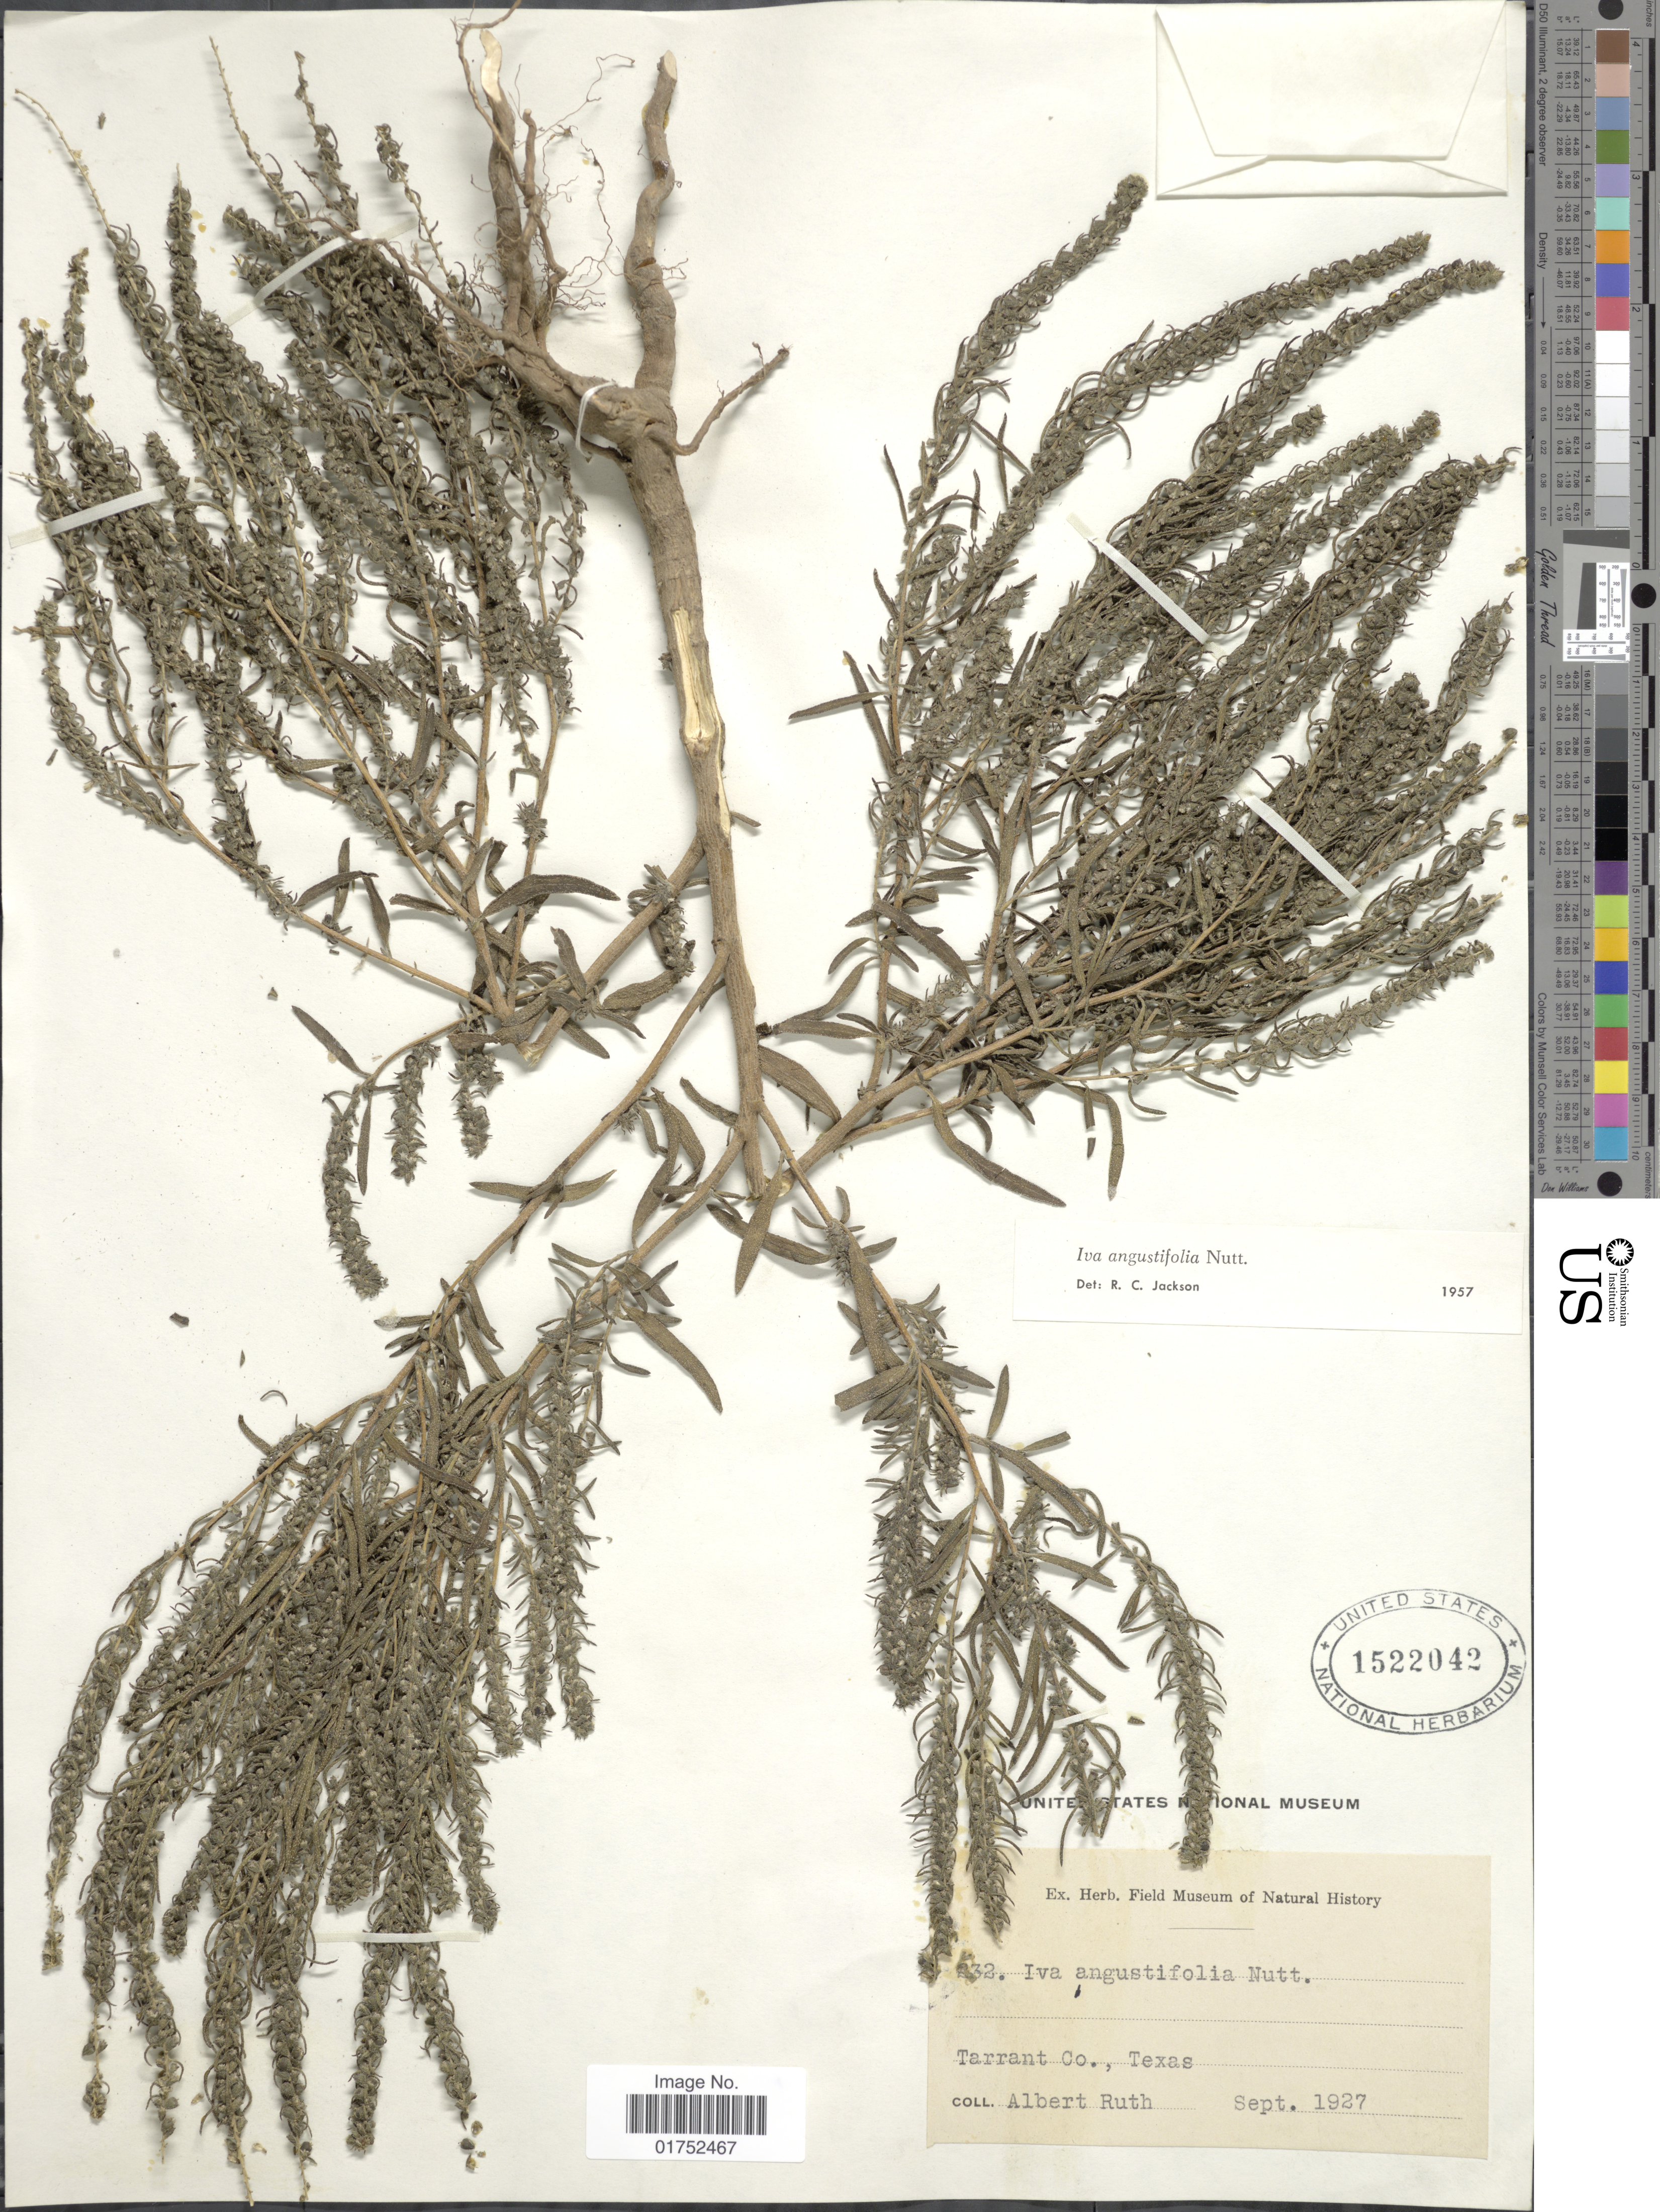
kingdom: Plantae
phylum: Tracheophyta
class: Magnoliopsida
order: Asterales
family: Asteraceae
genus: Iva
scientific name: Iva angustifolia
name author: Nutt.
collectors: A. Ruth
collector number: !32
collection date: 1927-09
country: United States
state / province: Texas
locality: Tarrant Co.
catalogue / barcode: US 1522042